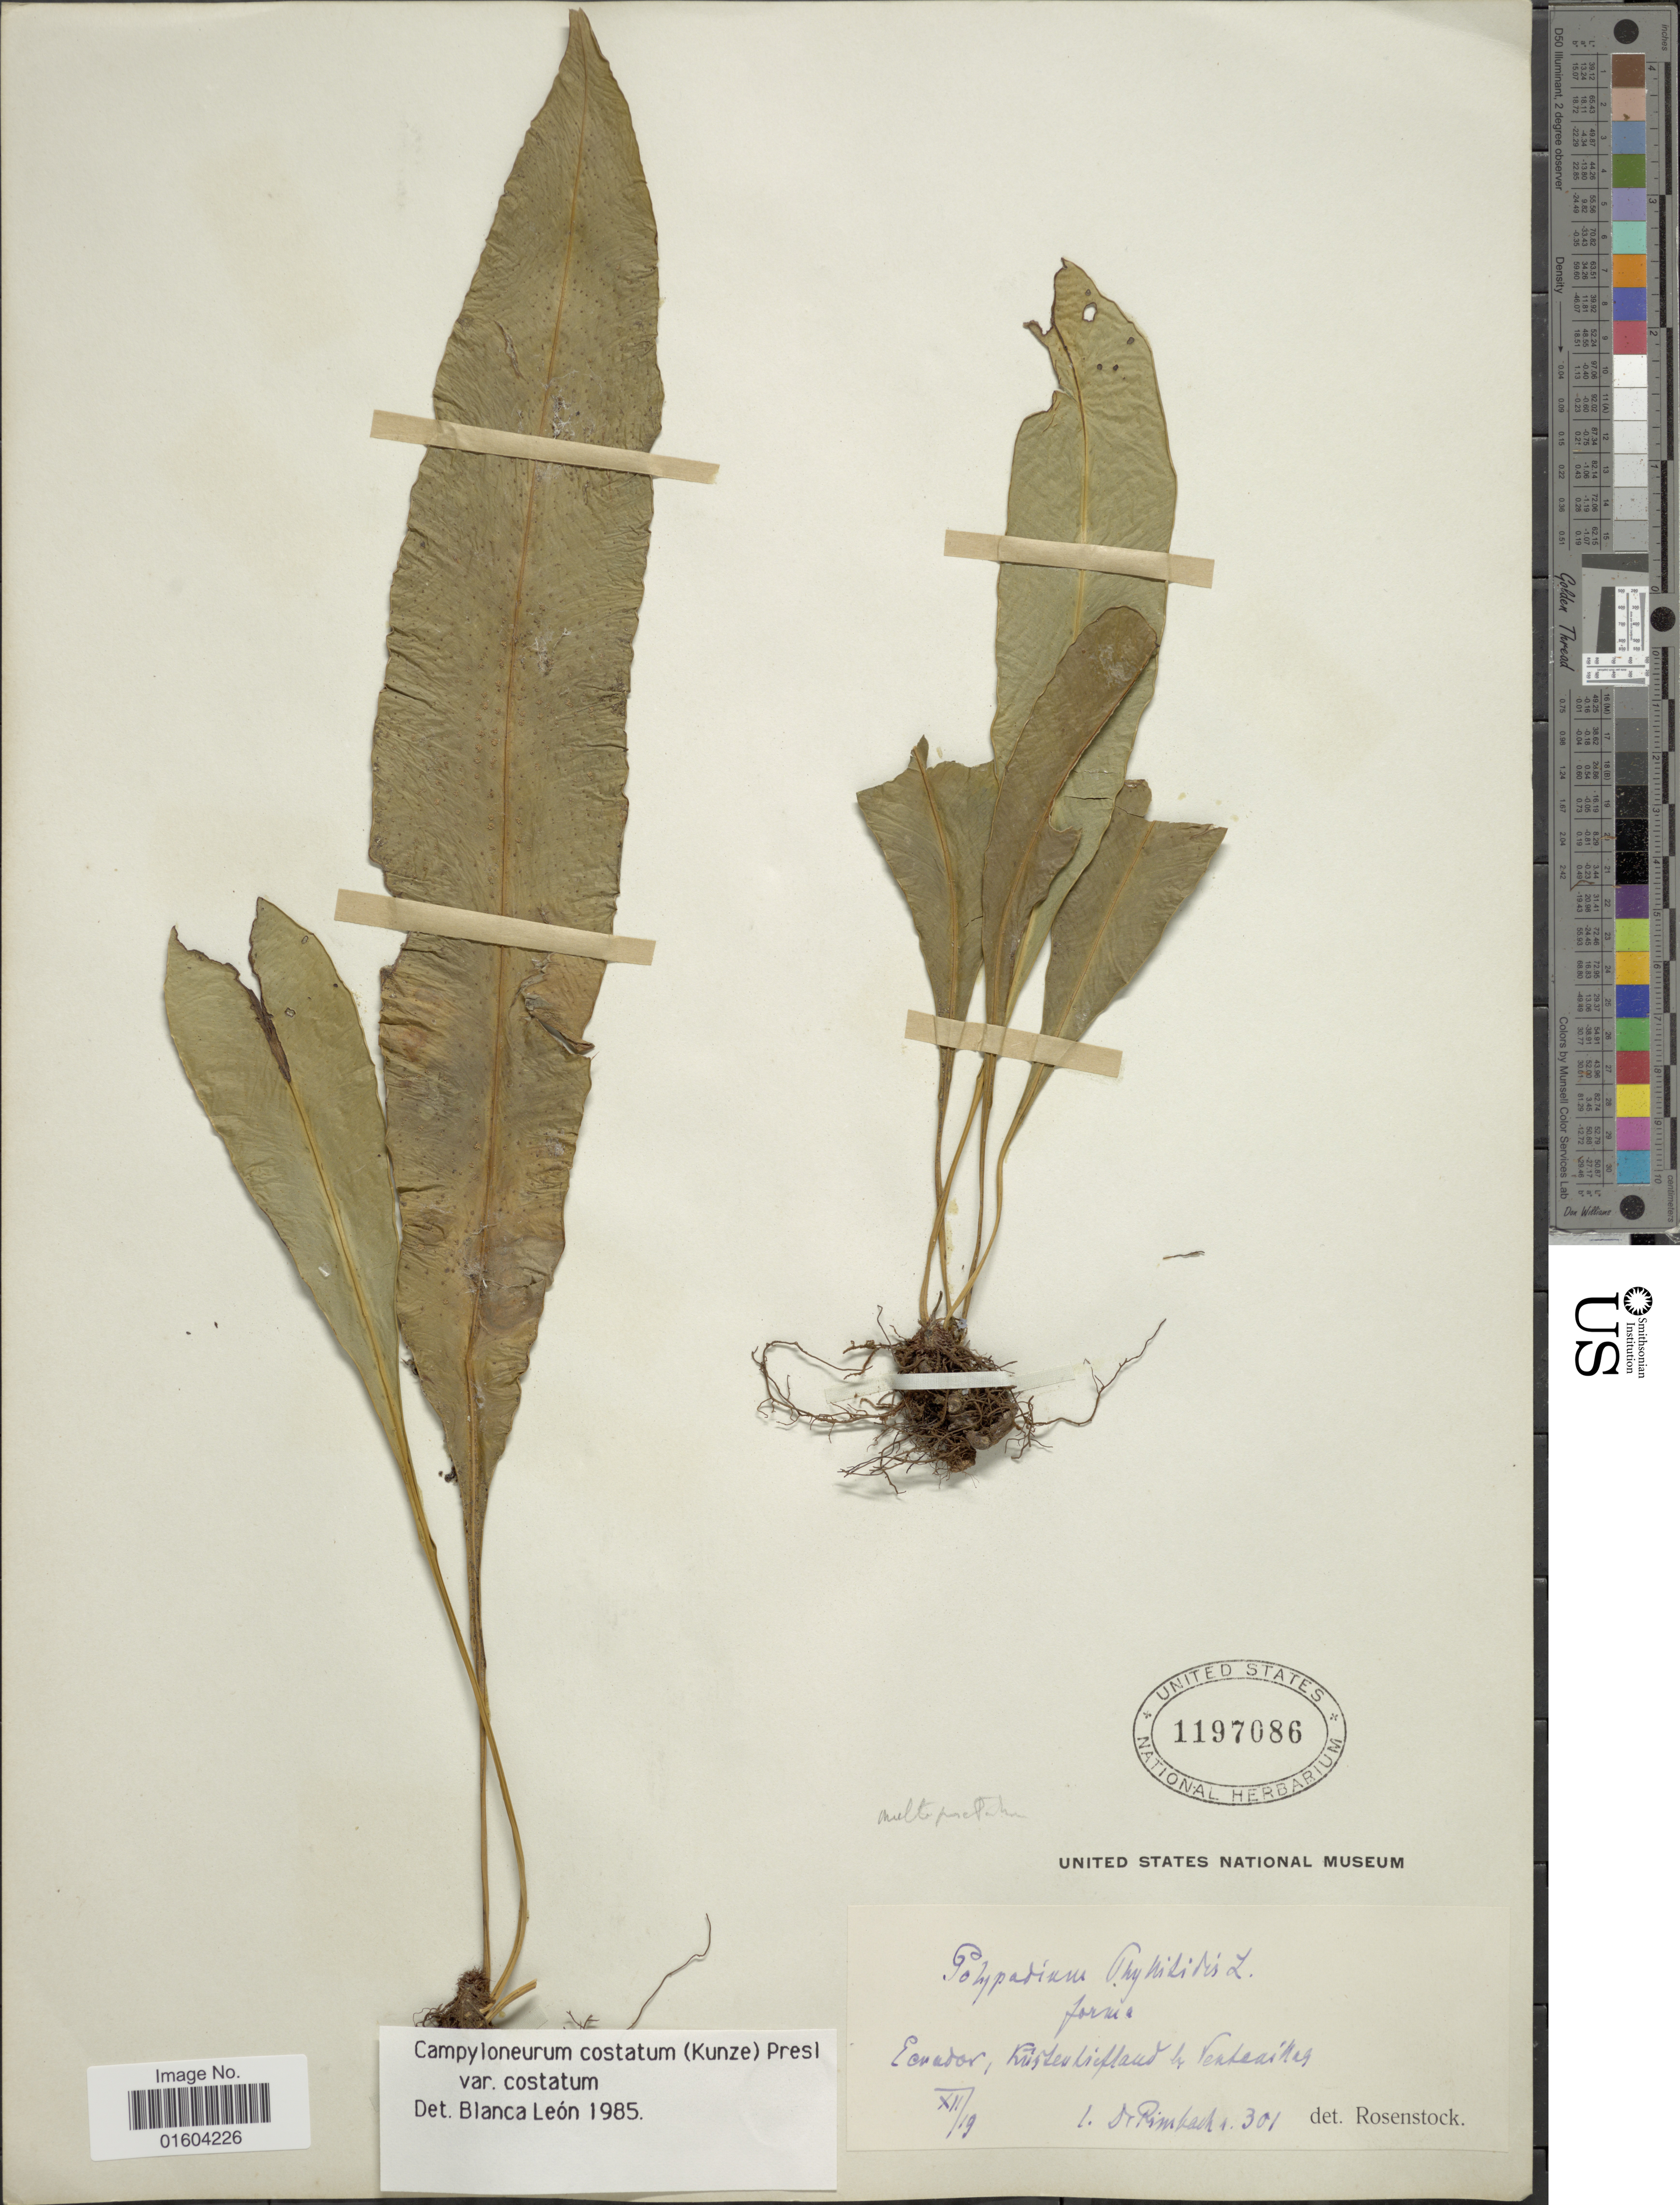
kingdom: Plantae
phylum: Tracheophyta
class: Polypodiopsida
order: Polypodiales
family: Polypodiaceae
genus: Campyloneurum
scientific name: Campyloneurum costatum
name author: (Kunze) C. Presl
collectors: Rimbach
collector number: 301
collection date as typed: Transcribed d/m/y: /12/19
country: Ecuador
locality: Ecuador, Kustentiefland by Ventanillas.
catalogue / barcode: US 1197086